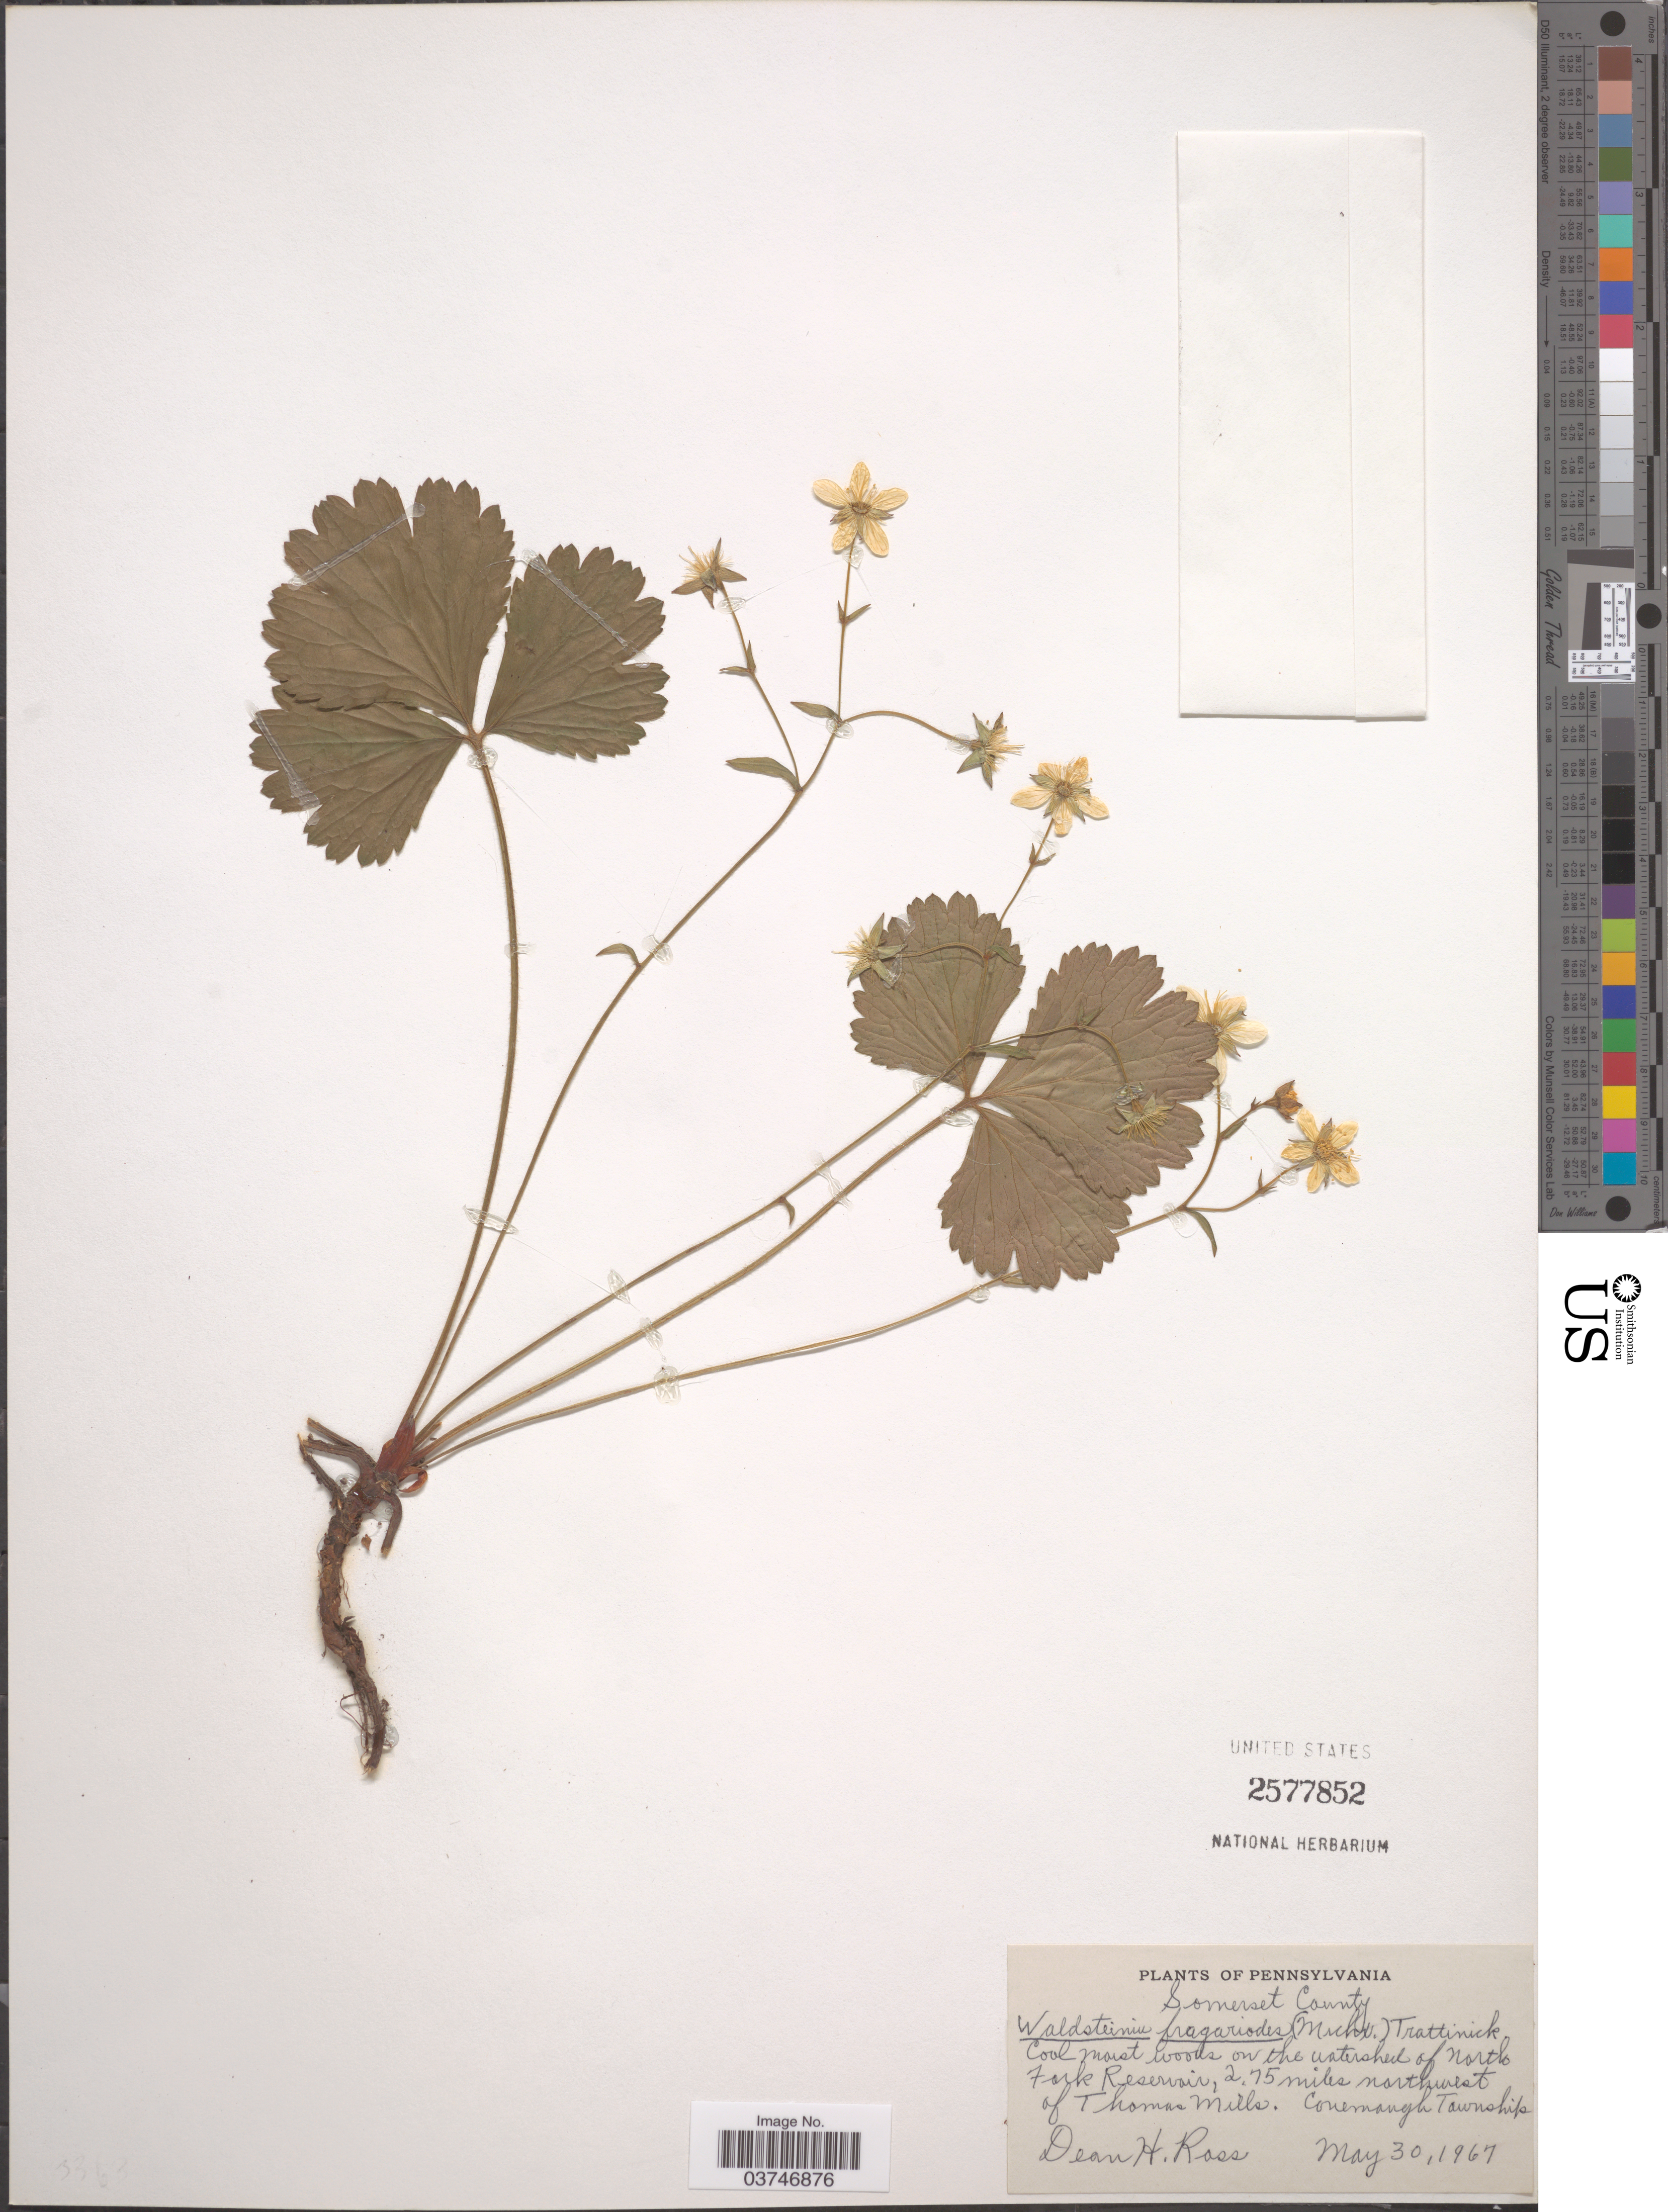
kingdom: Plantae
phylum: Tracheophyta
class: Magnoliopsida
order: Rosales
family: Rosaceae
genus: Waldsteinia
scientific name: Waldsteinia fragarioides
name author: (Michx.) Tratt.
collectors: D. Rose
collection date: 1967-05-30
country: United States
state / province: Pennsylvania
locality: Somerset County. On the watershed of North Fork Reservoir, 2,75 miles northwest of Thomas Mills. Conemaugh Township.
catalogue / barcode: US 2577852